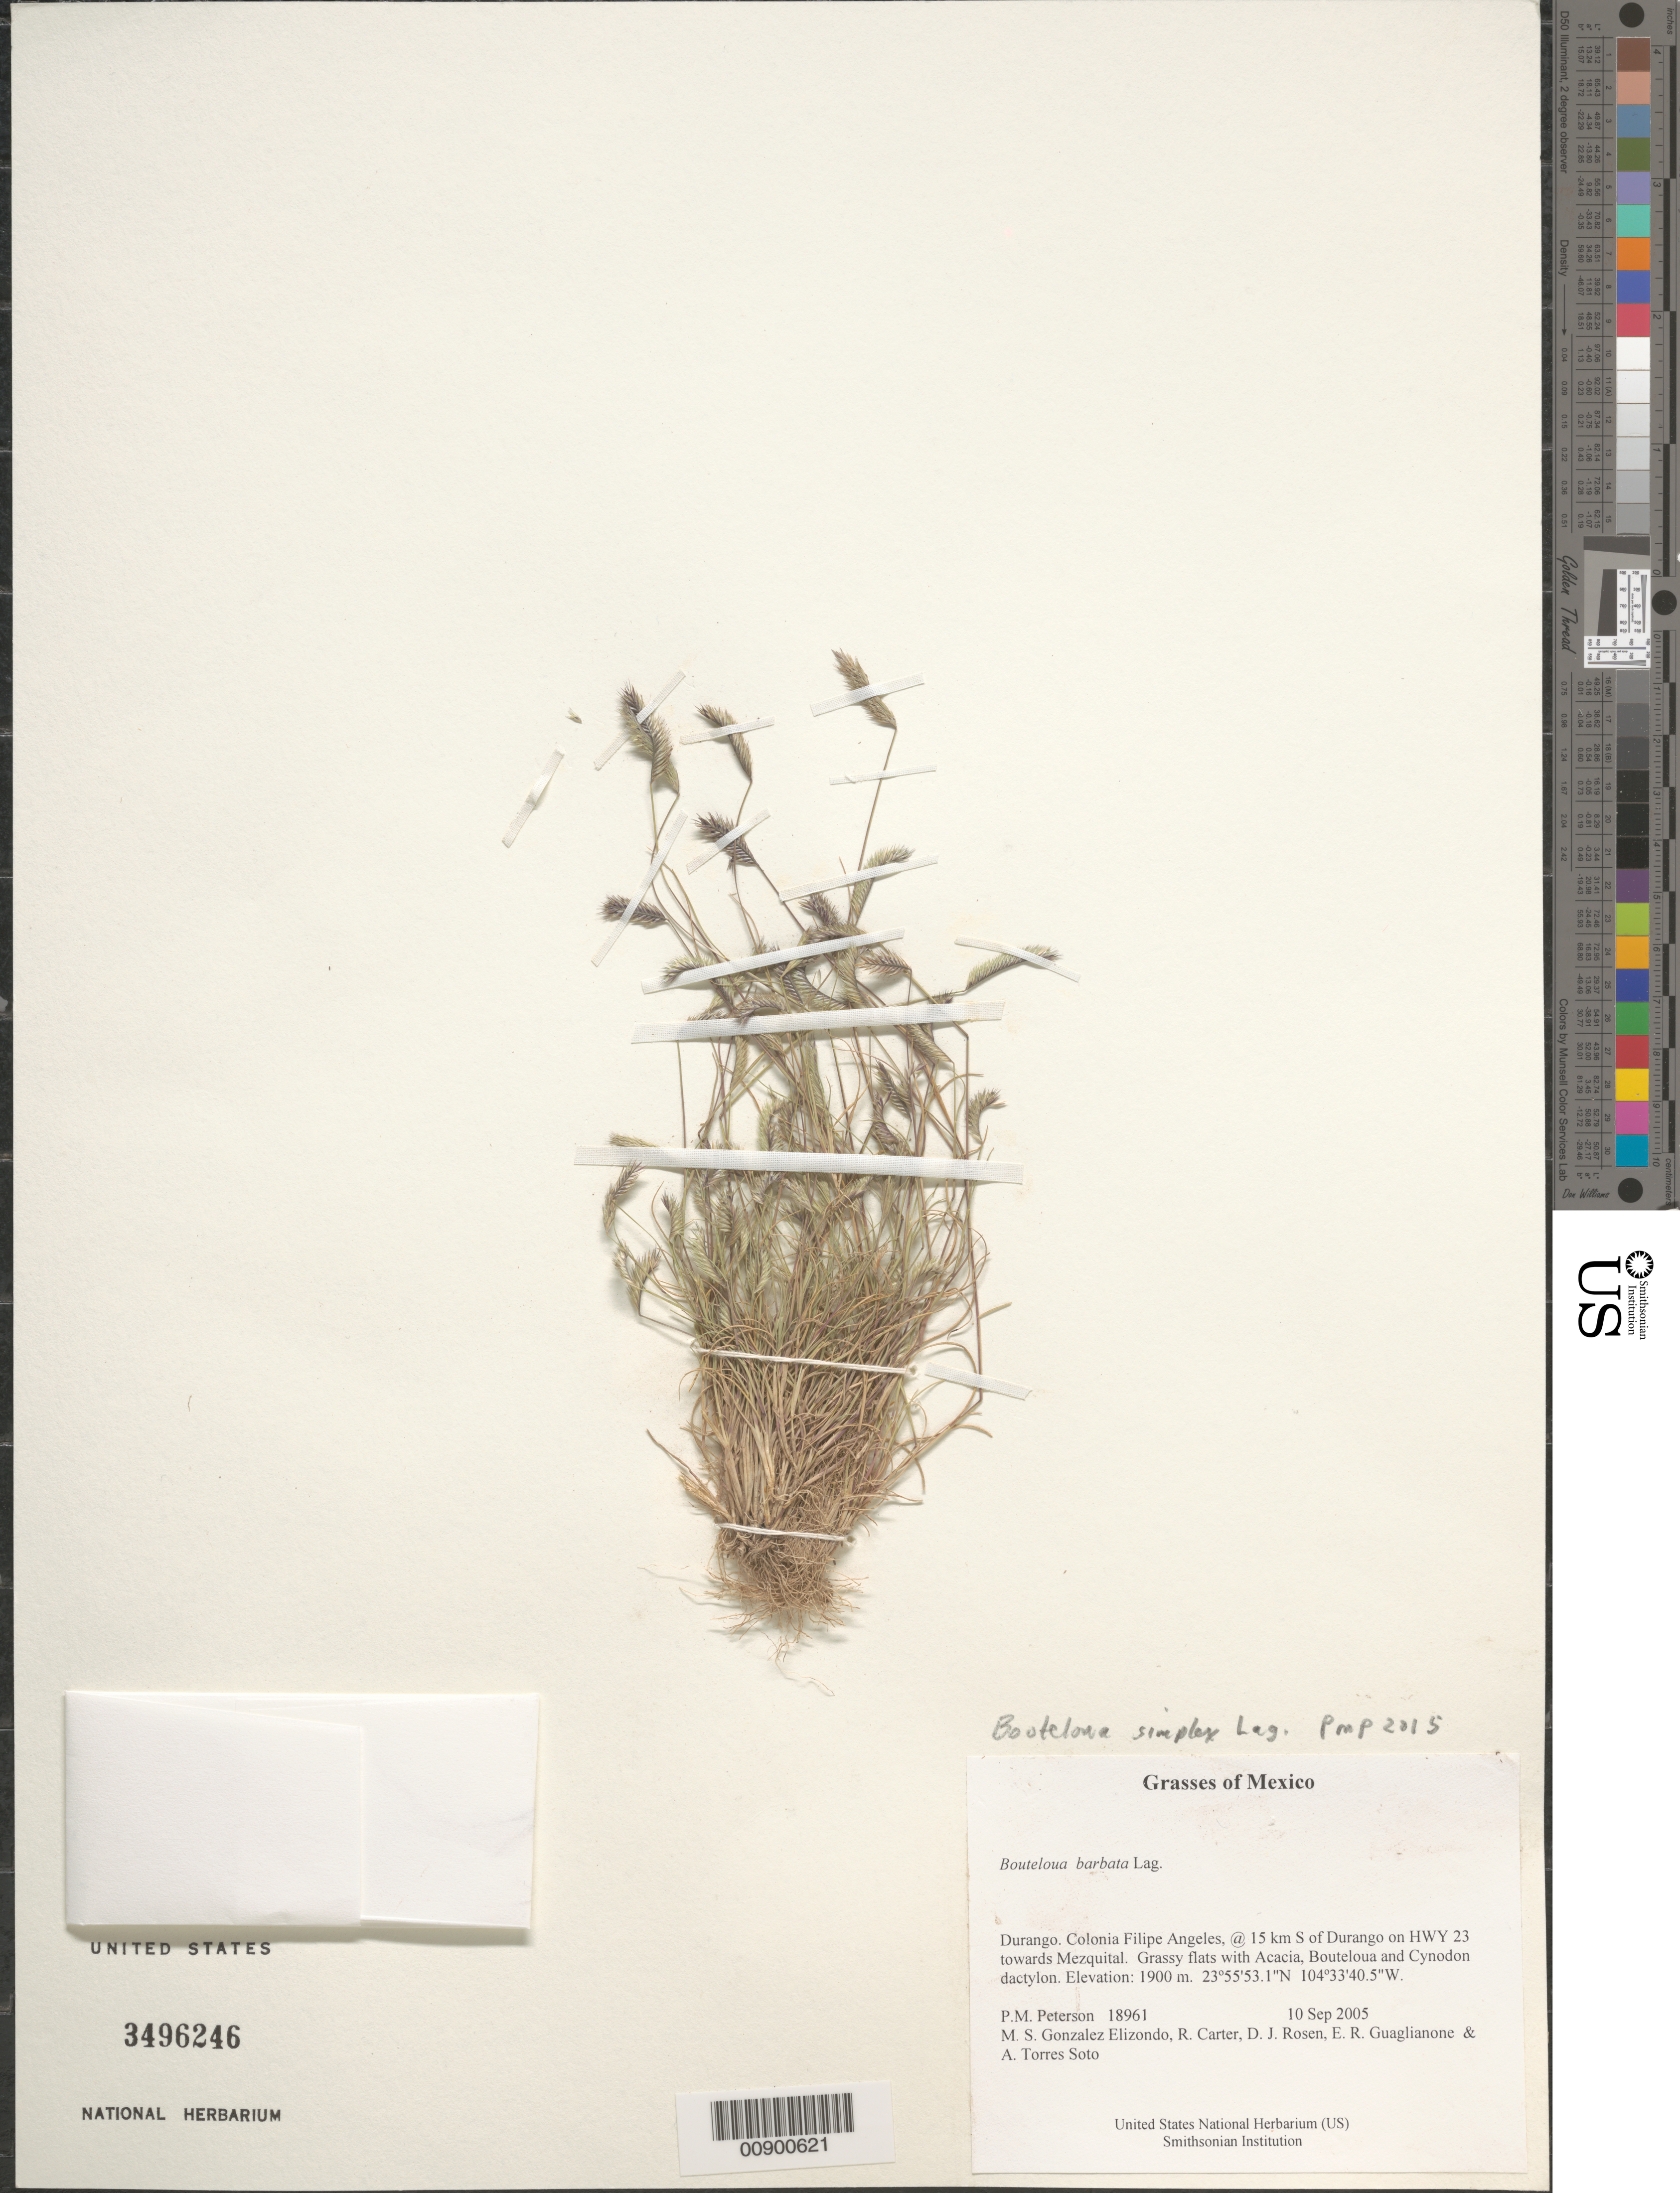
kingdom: Plantae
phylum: Tracheophyta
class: Liliopsida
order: Poales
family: Poaceae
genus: Bouteloua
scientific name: Bouteloua simplex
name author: Lag.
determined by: Peterson, Paul M., (BOT), Smithsonian Institution - National Museum of Natural History (UNITED STATES)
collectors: P. M. Peterson, M. S. González-Elizondo, R. Carter, D. J. Rosen, E. R. Guaglianone & A. Torres Soto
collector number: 18961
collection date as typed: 16 Sep 2005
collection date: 2005-09-16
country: Mexico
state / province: Durango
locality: Colonia Filipe Angeles, @ 15 km S of Durango on HWY 23 towards Mezquital. Grassy flats with Acacia, Bouteloua and Cynodon dactylon.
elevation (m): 1900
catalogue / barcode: US 3496246